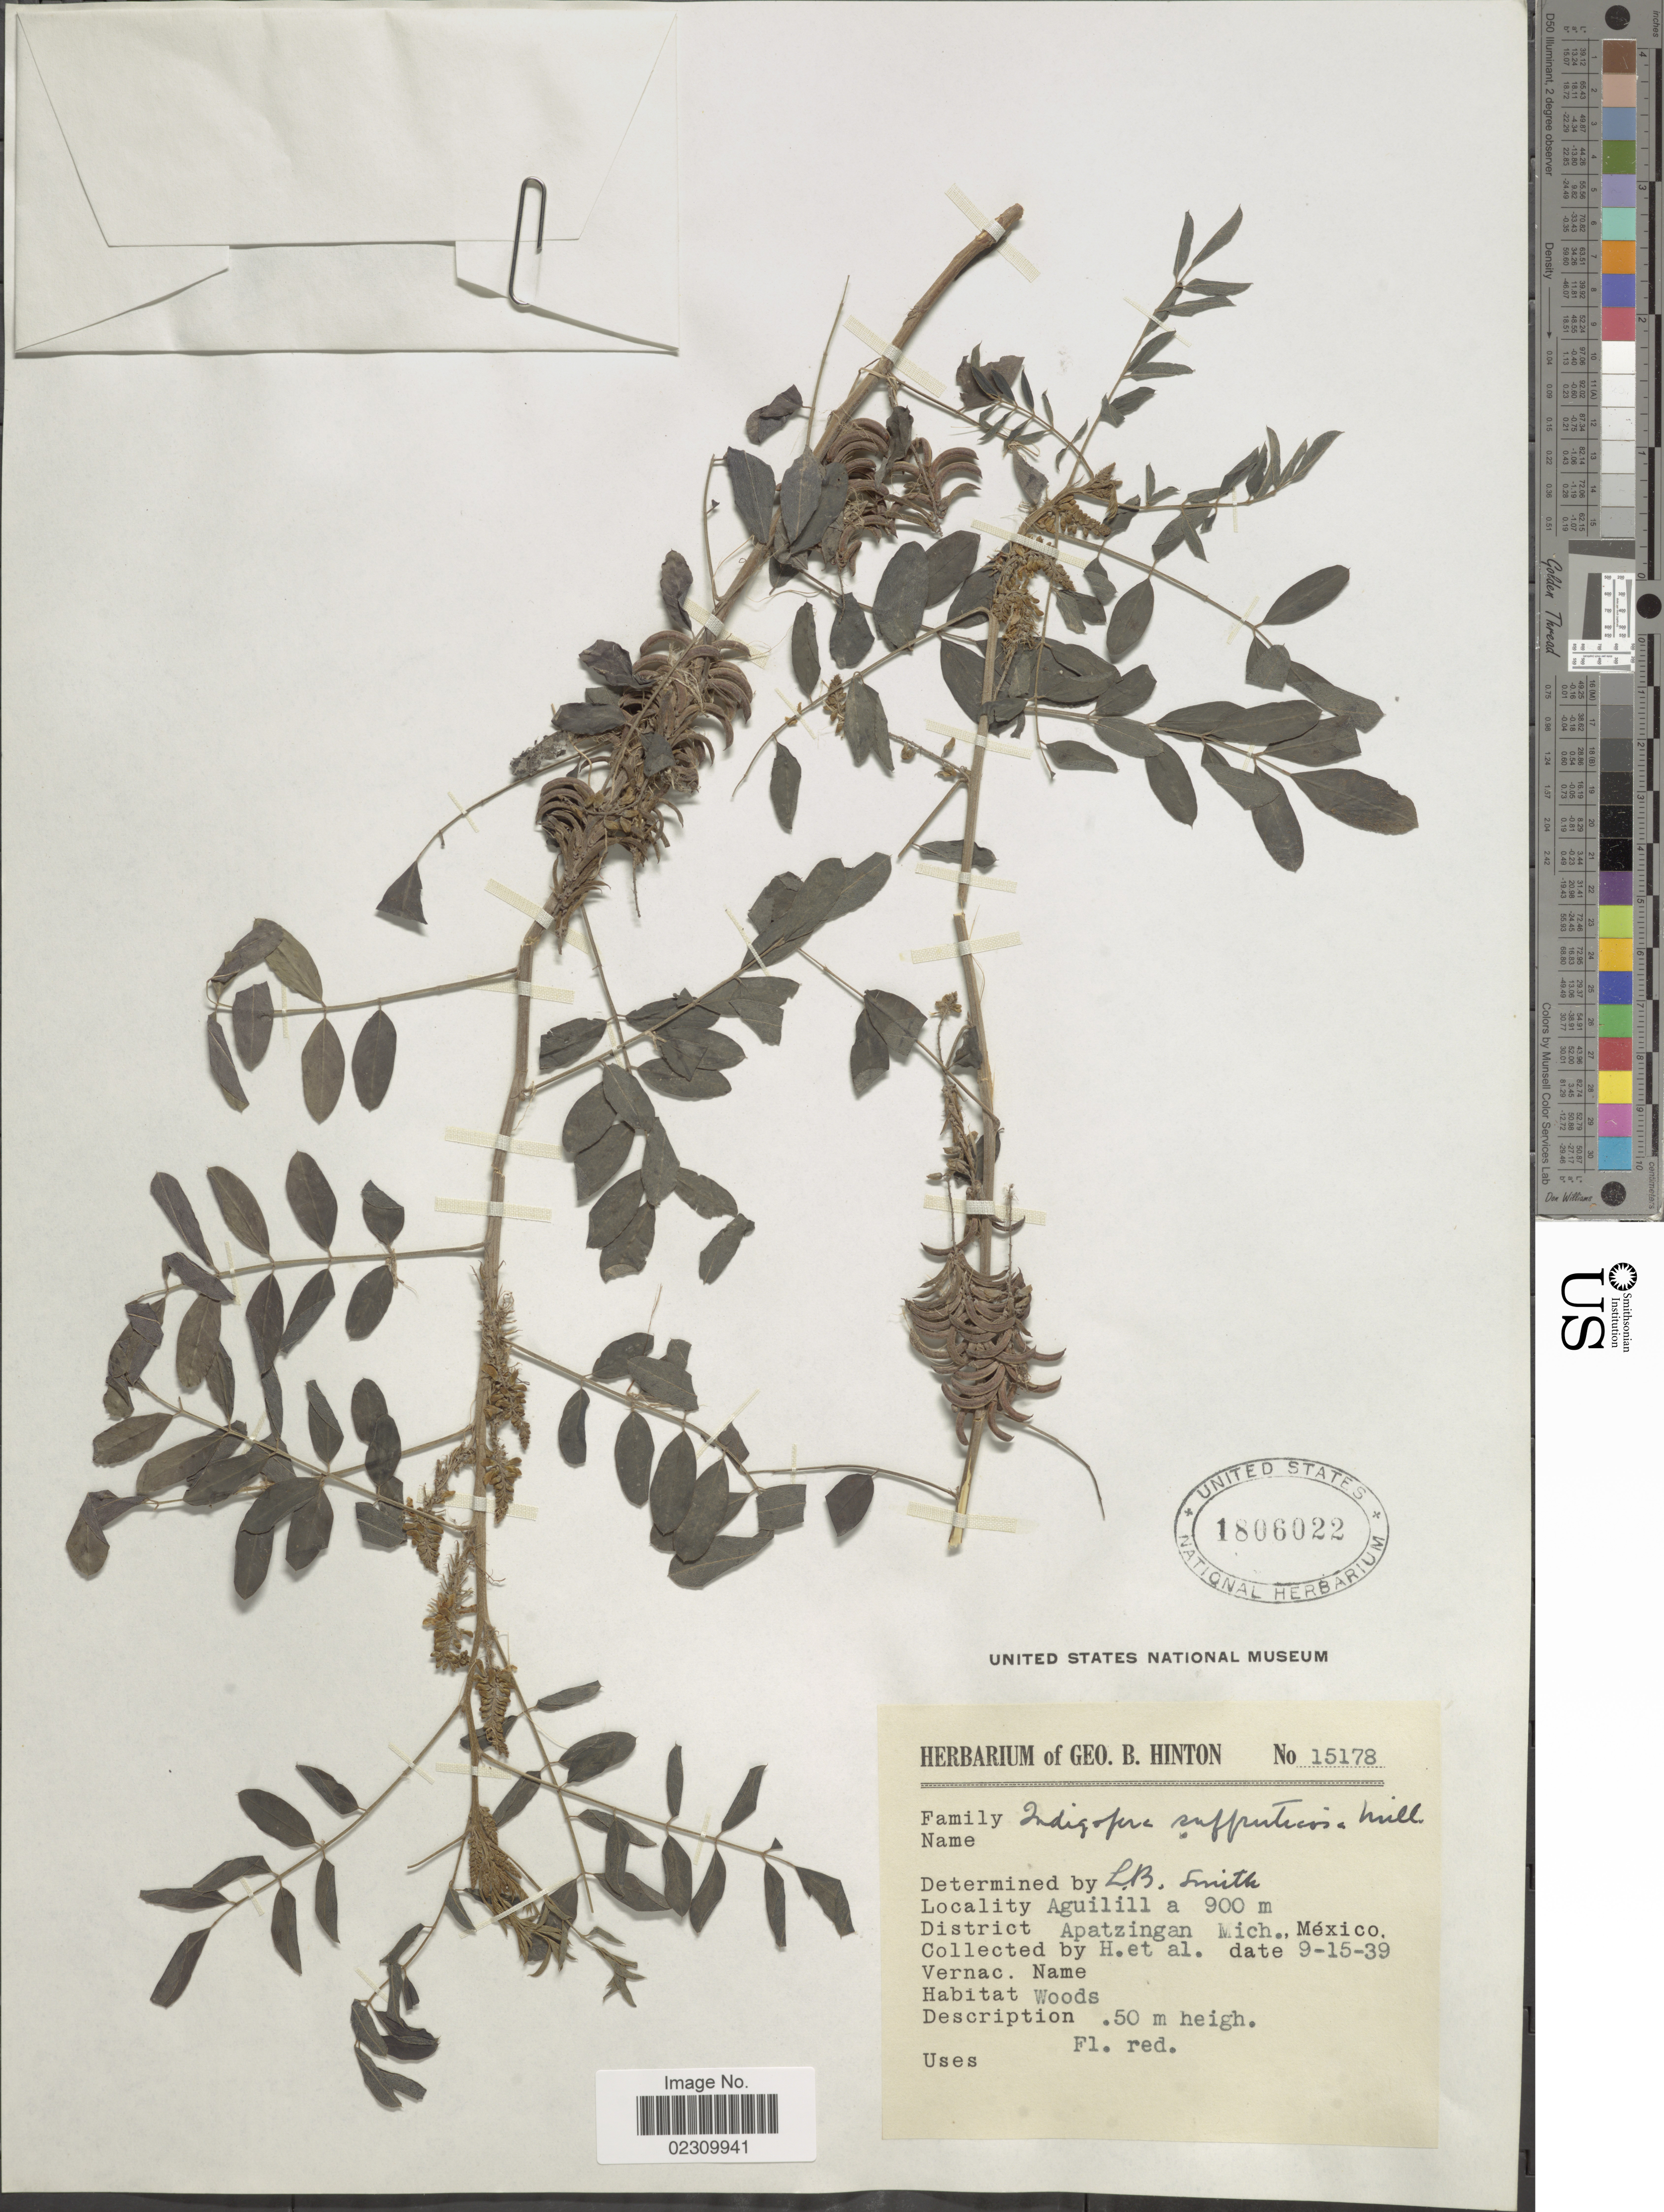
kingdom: Plantae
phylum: Tracheophyta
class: Magnoliopsida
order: Fabales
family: Fabaceae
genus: Indigofera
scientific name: Indigofera suffruticosa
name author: Mill.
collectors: G. B. Hinton & et al.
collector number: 15178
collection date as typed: Transcribed d/m/y: 15/9/39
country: Mexico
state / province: Michoacán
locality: Aguilill, District Aparzingan, Mich.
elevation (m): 900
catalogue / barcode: US 1806022